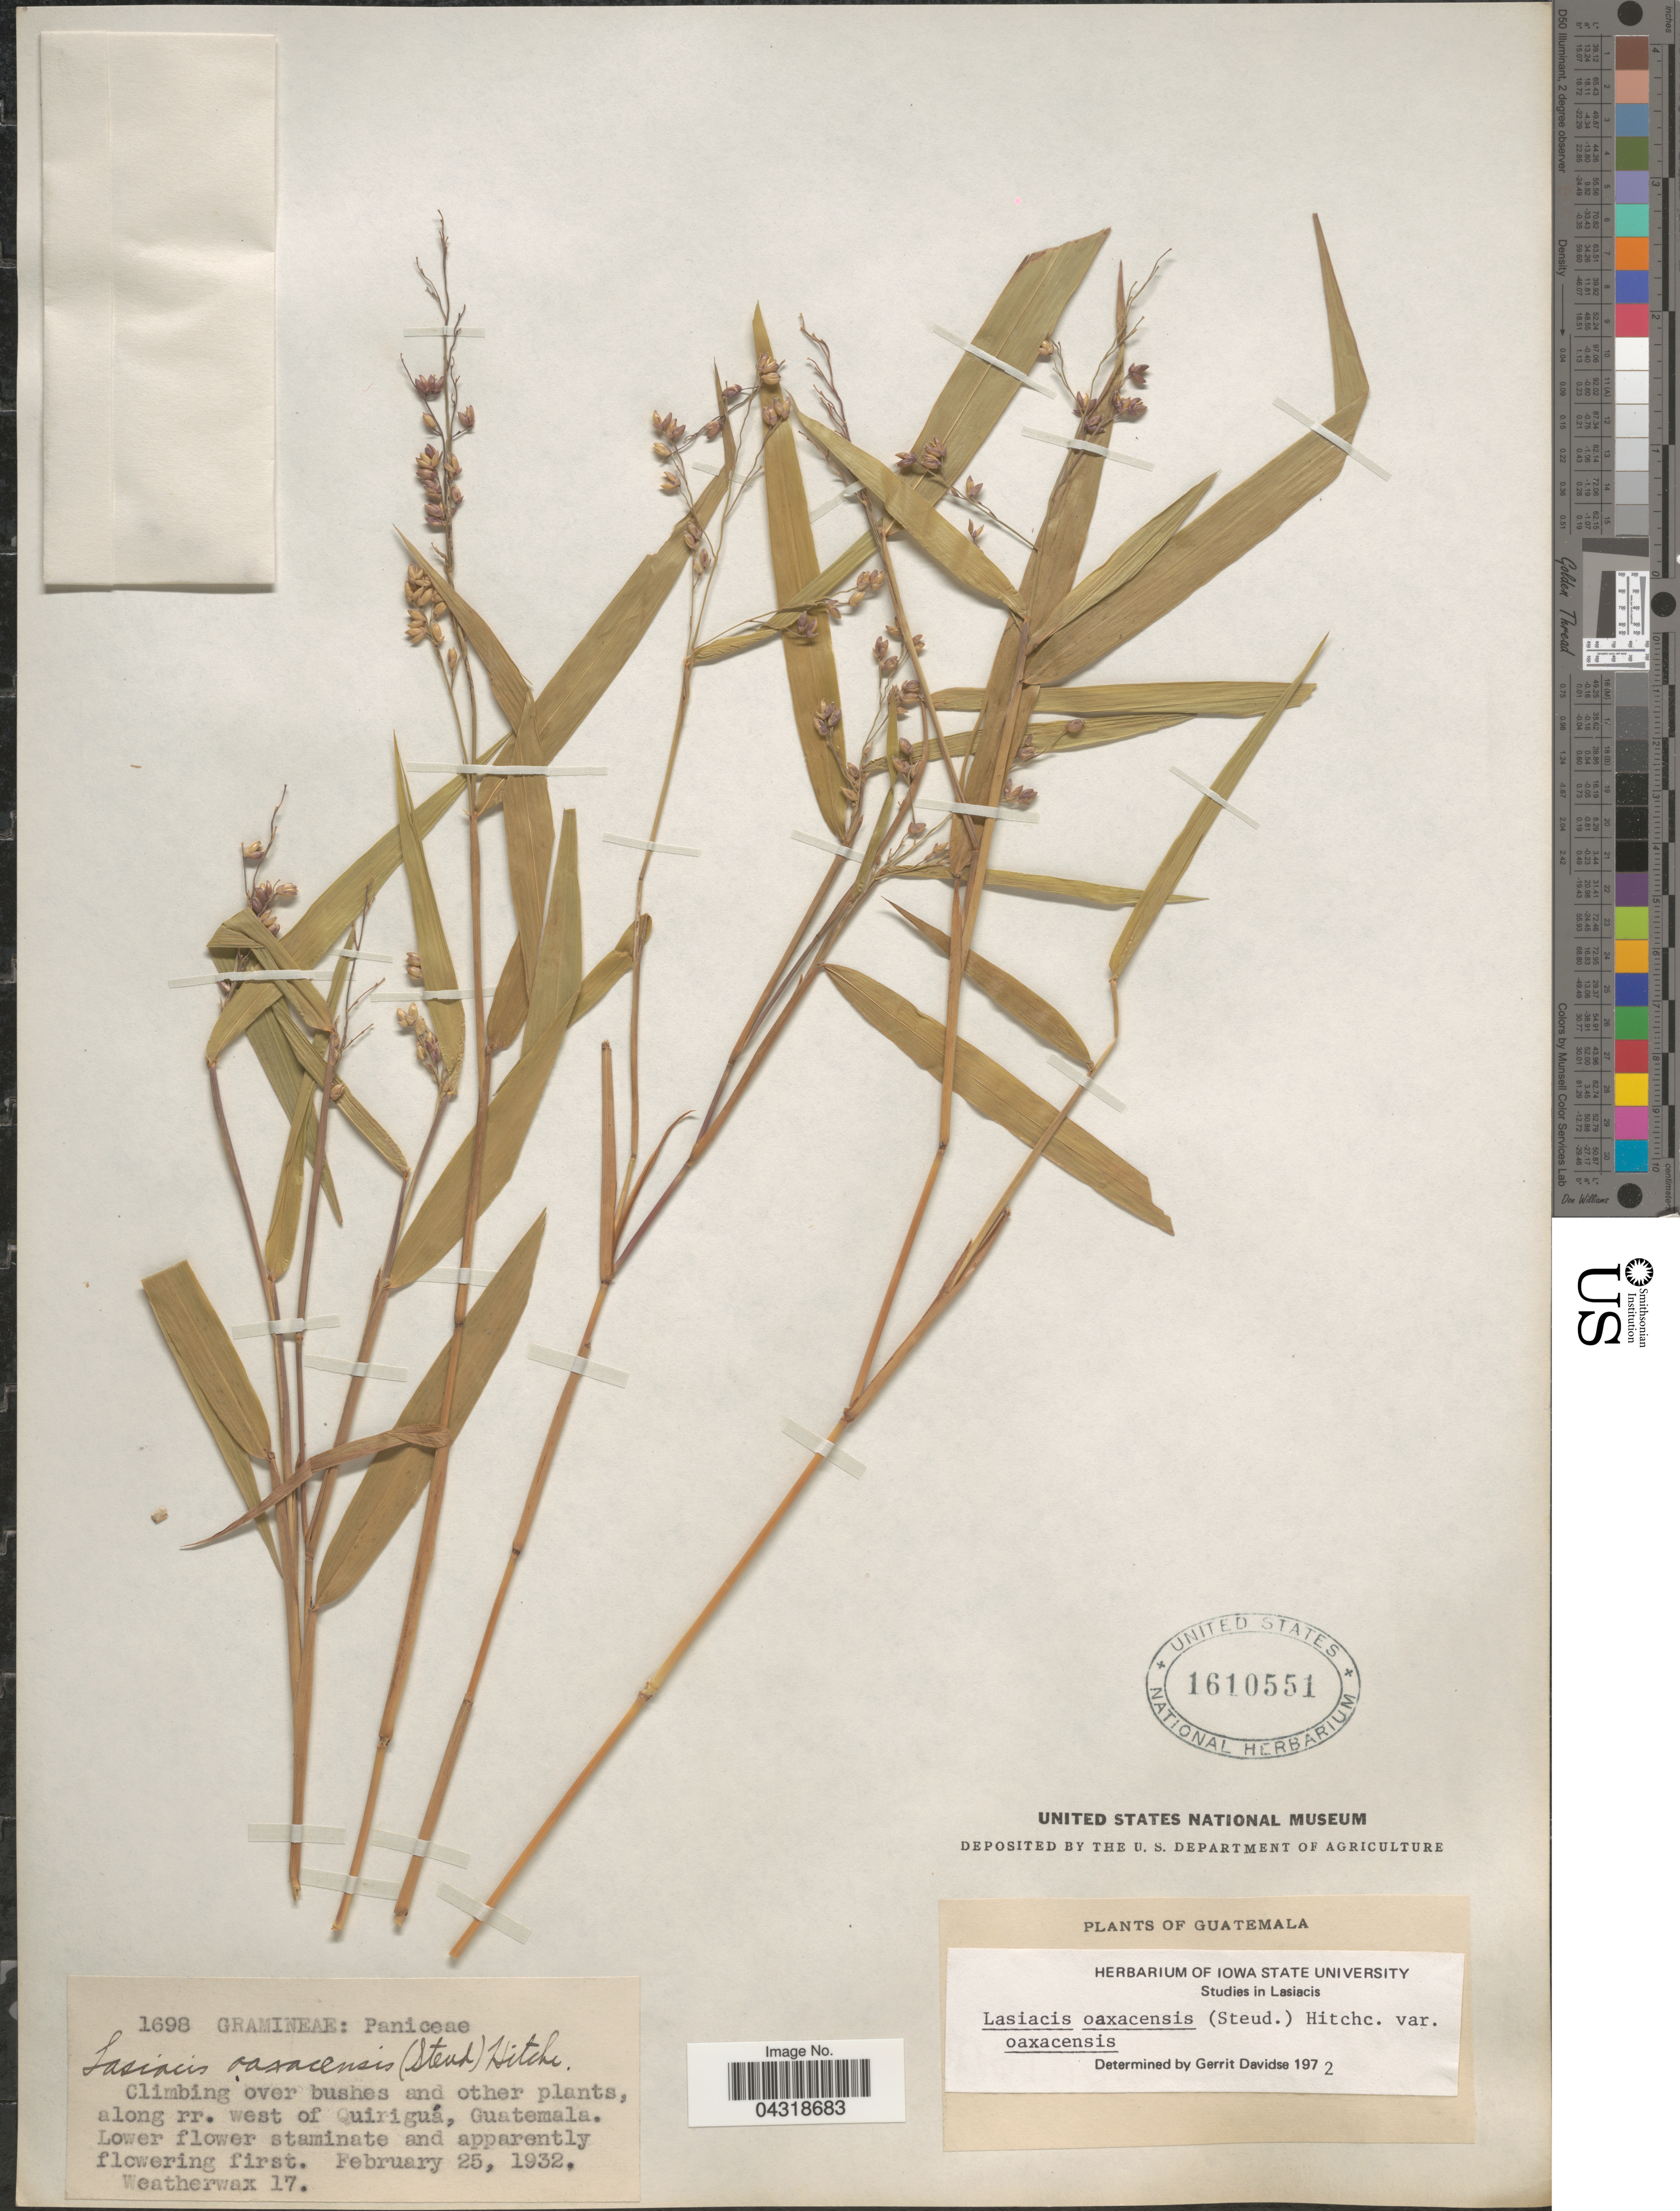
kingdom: Plantae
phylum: Tracheophyta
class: Liliopsida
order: Poales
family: Poaceae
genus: Lasiacis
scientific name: Lasiacis oaxacensis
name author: (Steud.) Hitchc.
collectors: -. Weatherwax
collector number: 17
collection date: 1932-02-25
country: Guatemala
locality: Climbing over bushes and other plants, along rr. west of Quiriguá.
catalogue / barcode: US 1610551